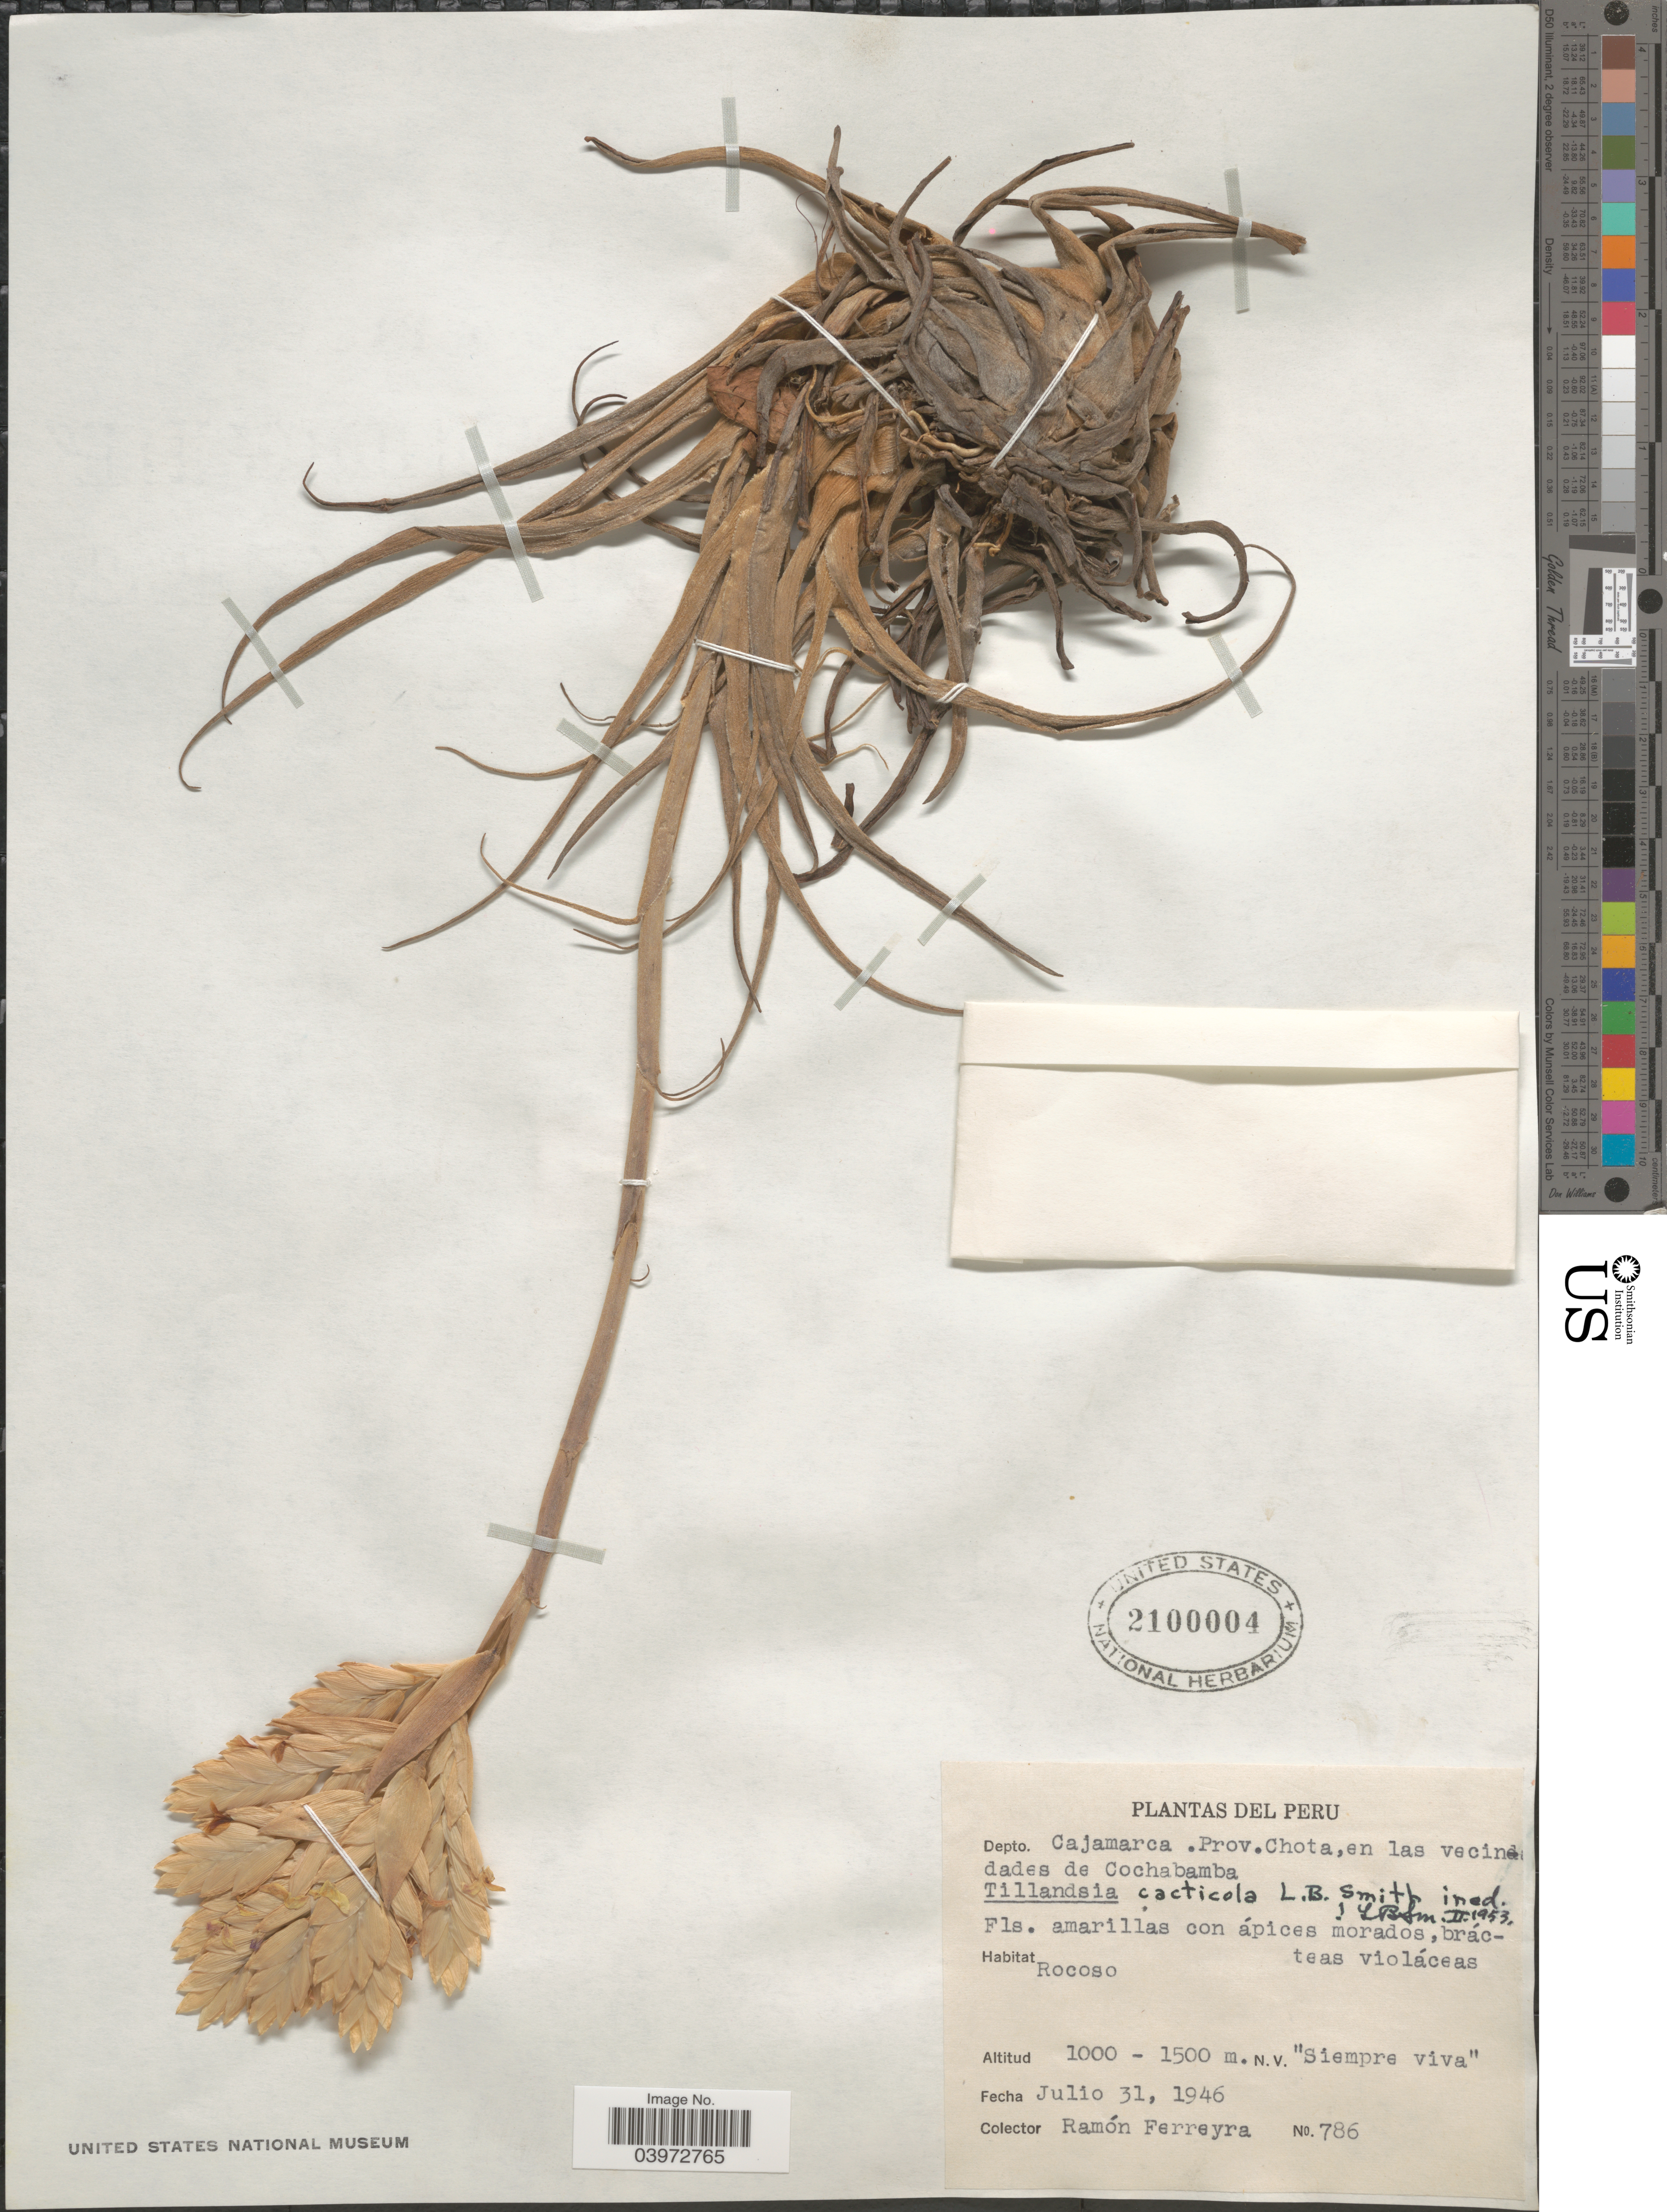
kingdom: Plantae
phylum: Tracheophyta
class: Liliopsida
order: Poales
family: Bromeliaceae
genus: Tillandsia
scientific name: Tillandsia cacticola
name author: L.B. Sm.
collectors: R. A. Ferreyra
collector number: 786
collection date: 1946-07-31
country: Peru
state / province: Cajamarca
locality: Depto. Cajamarca. Prov. Chota, en las vacindades de Cochabamca.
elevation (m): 1000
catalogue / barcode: US 2100004